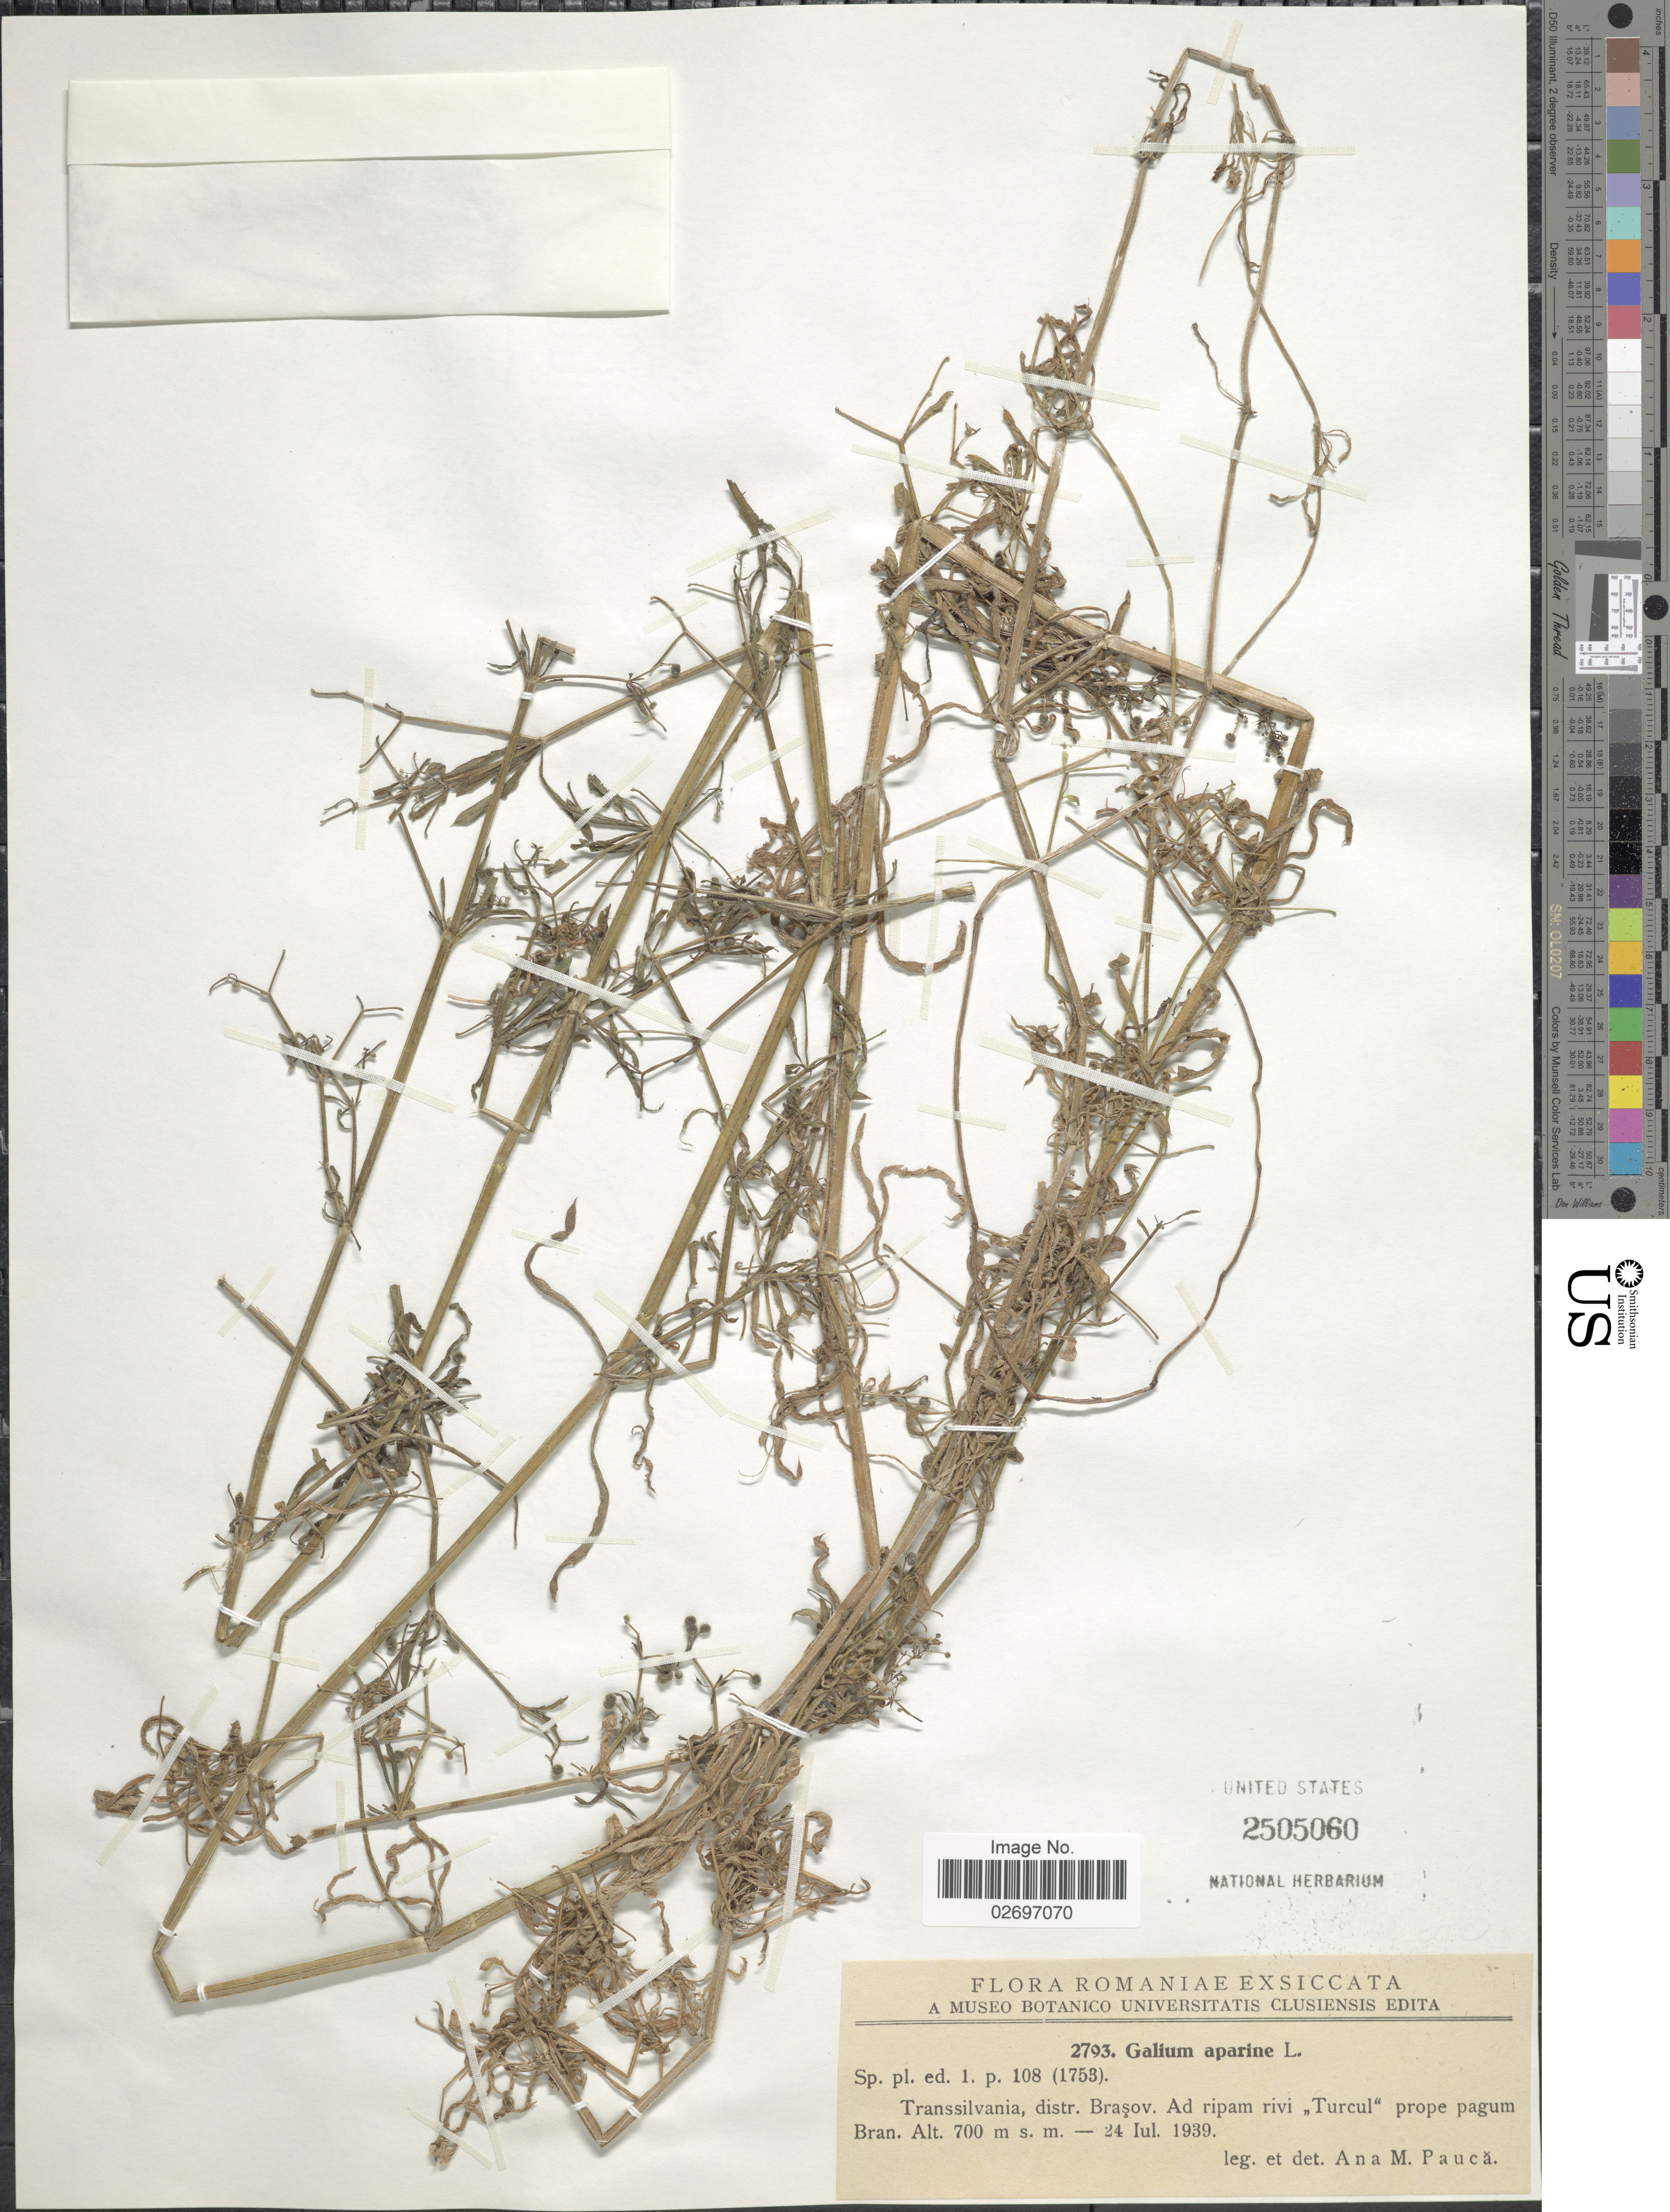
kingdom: Plantae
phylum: Tracheophyta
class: Magnoliopsida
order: Gentianales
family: Rubiaceae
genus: Galium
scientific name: Galium aparine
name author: L.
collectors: A. Pauca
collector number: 2793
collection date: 1939-07-24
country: Romania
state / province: Brasov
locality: Transsilvania, ad ripam rivi "Turcul" prope pagum Bran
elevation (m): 700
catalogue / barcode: US 2505060